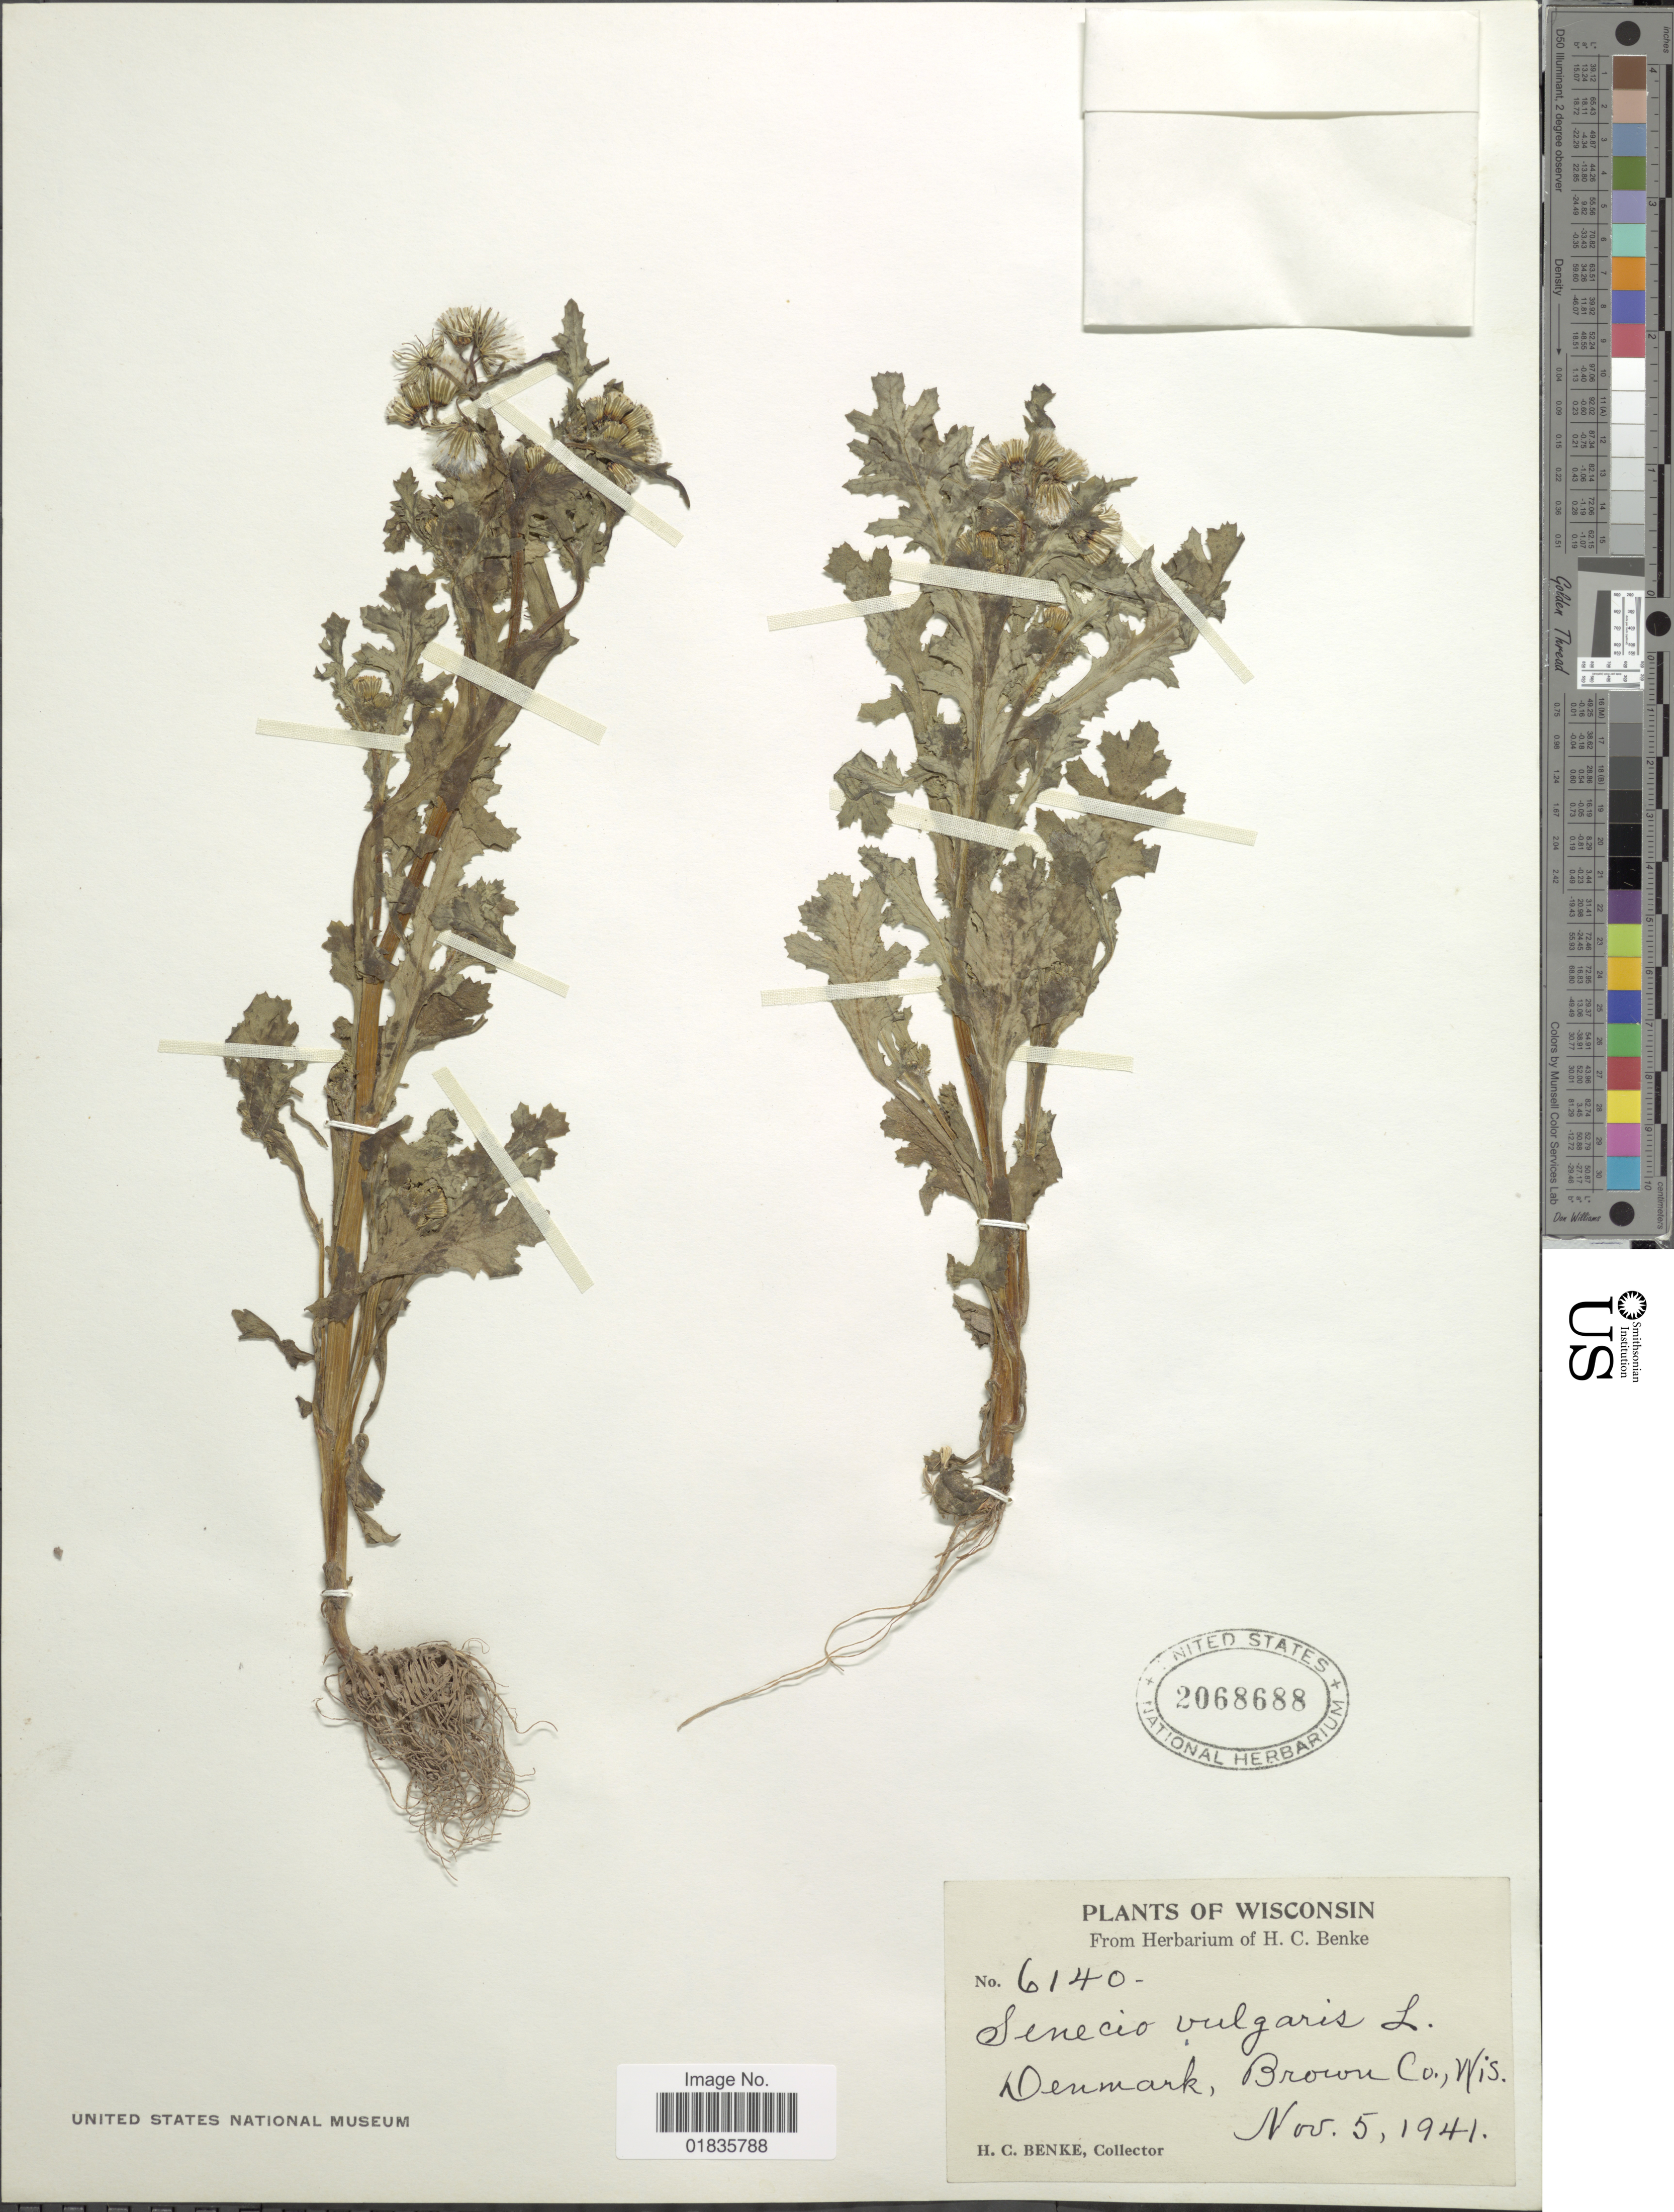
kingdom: Plantae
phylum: Tracheophyta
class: Magnoliopsida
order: Asterales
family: Asteraceae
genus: Senecio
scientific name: Senecio vulgaris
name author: L.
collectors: H. Benke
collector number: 6140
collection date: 1941-11-05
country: United States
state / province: Wisconsin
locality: Denmark, Brown Co.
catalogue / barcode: US 2068688